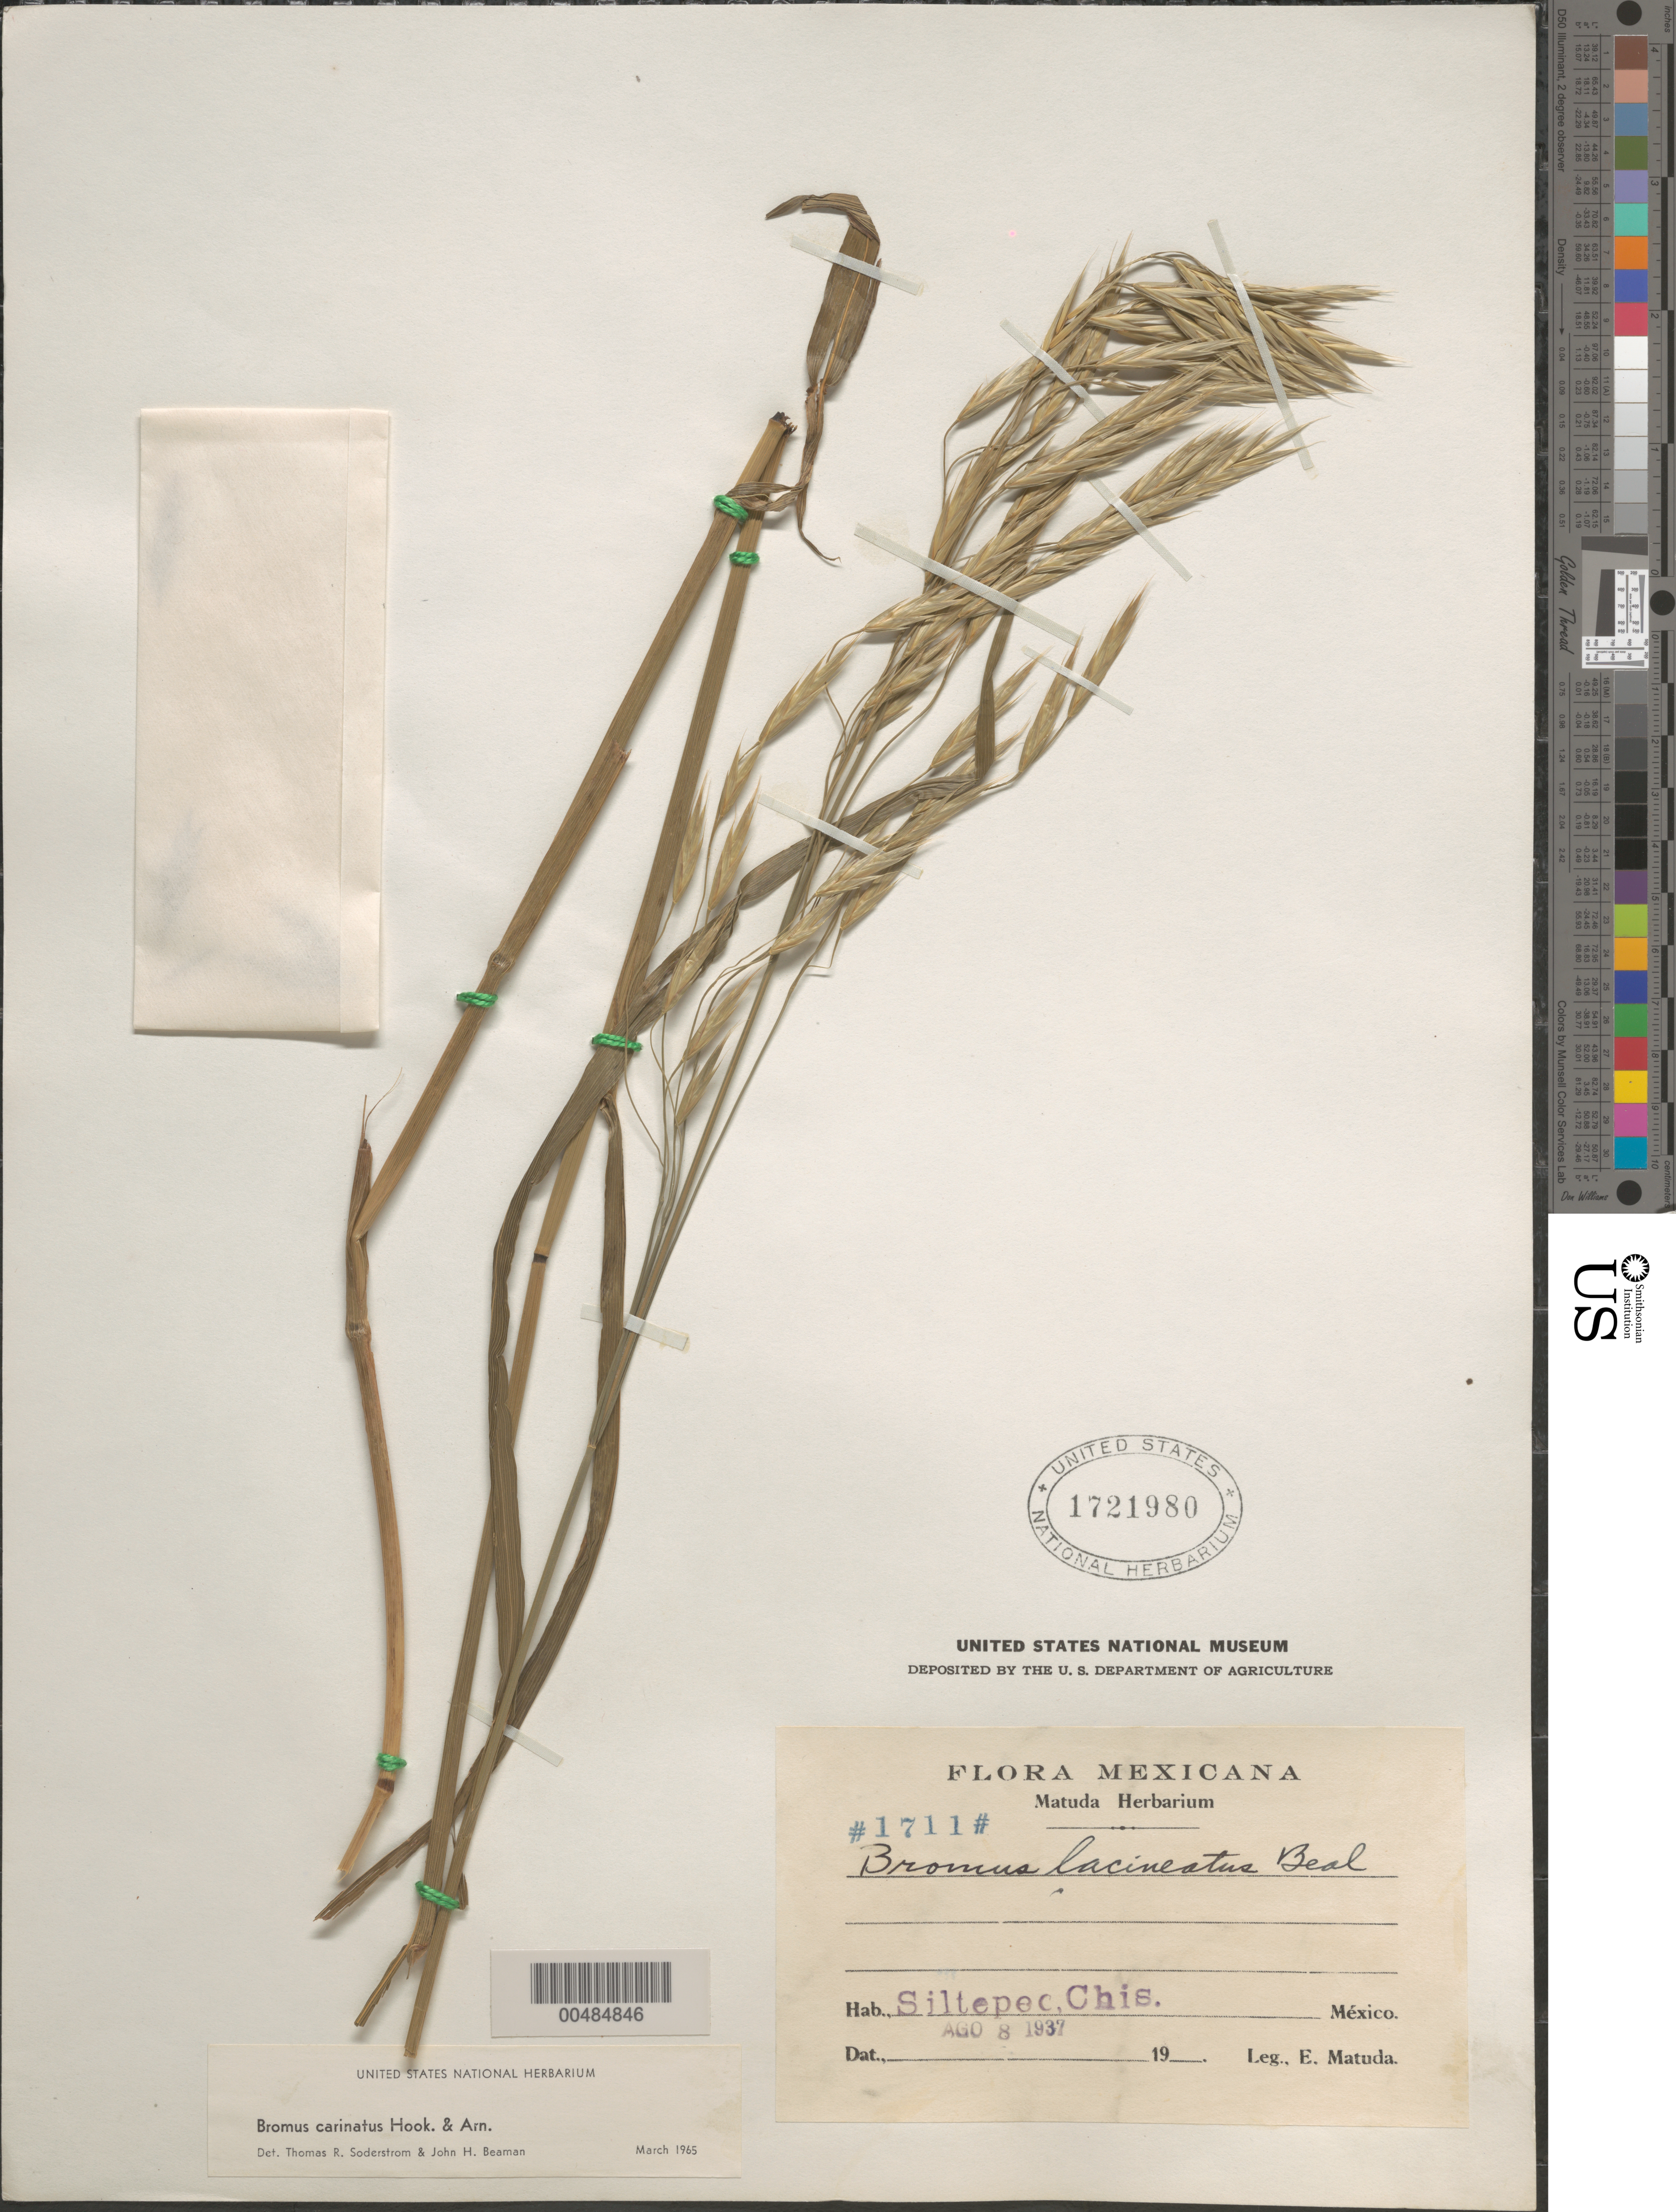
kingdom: Plantae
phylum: Tracheophyta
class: Liliopsida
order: Poales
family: Poaceae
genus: Bromus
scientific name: Bromus carinatus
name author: Hook. & Arn.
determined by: Soderstrom, T. R.; Beaman, J. H.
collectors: E. Matuda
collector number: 1711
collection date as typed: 8 Aug 1937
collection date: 1937-08-08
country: Mexico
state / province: Chiapas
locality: Siltepec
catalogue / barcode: US 1721980